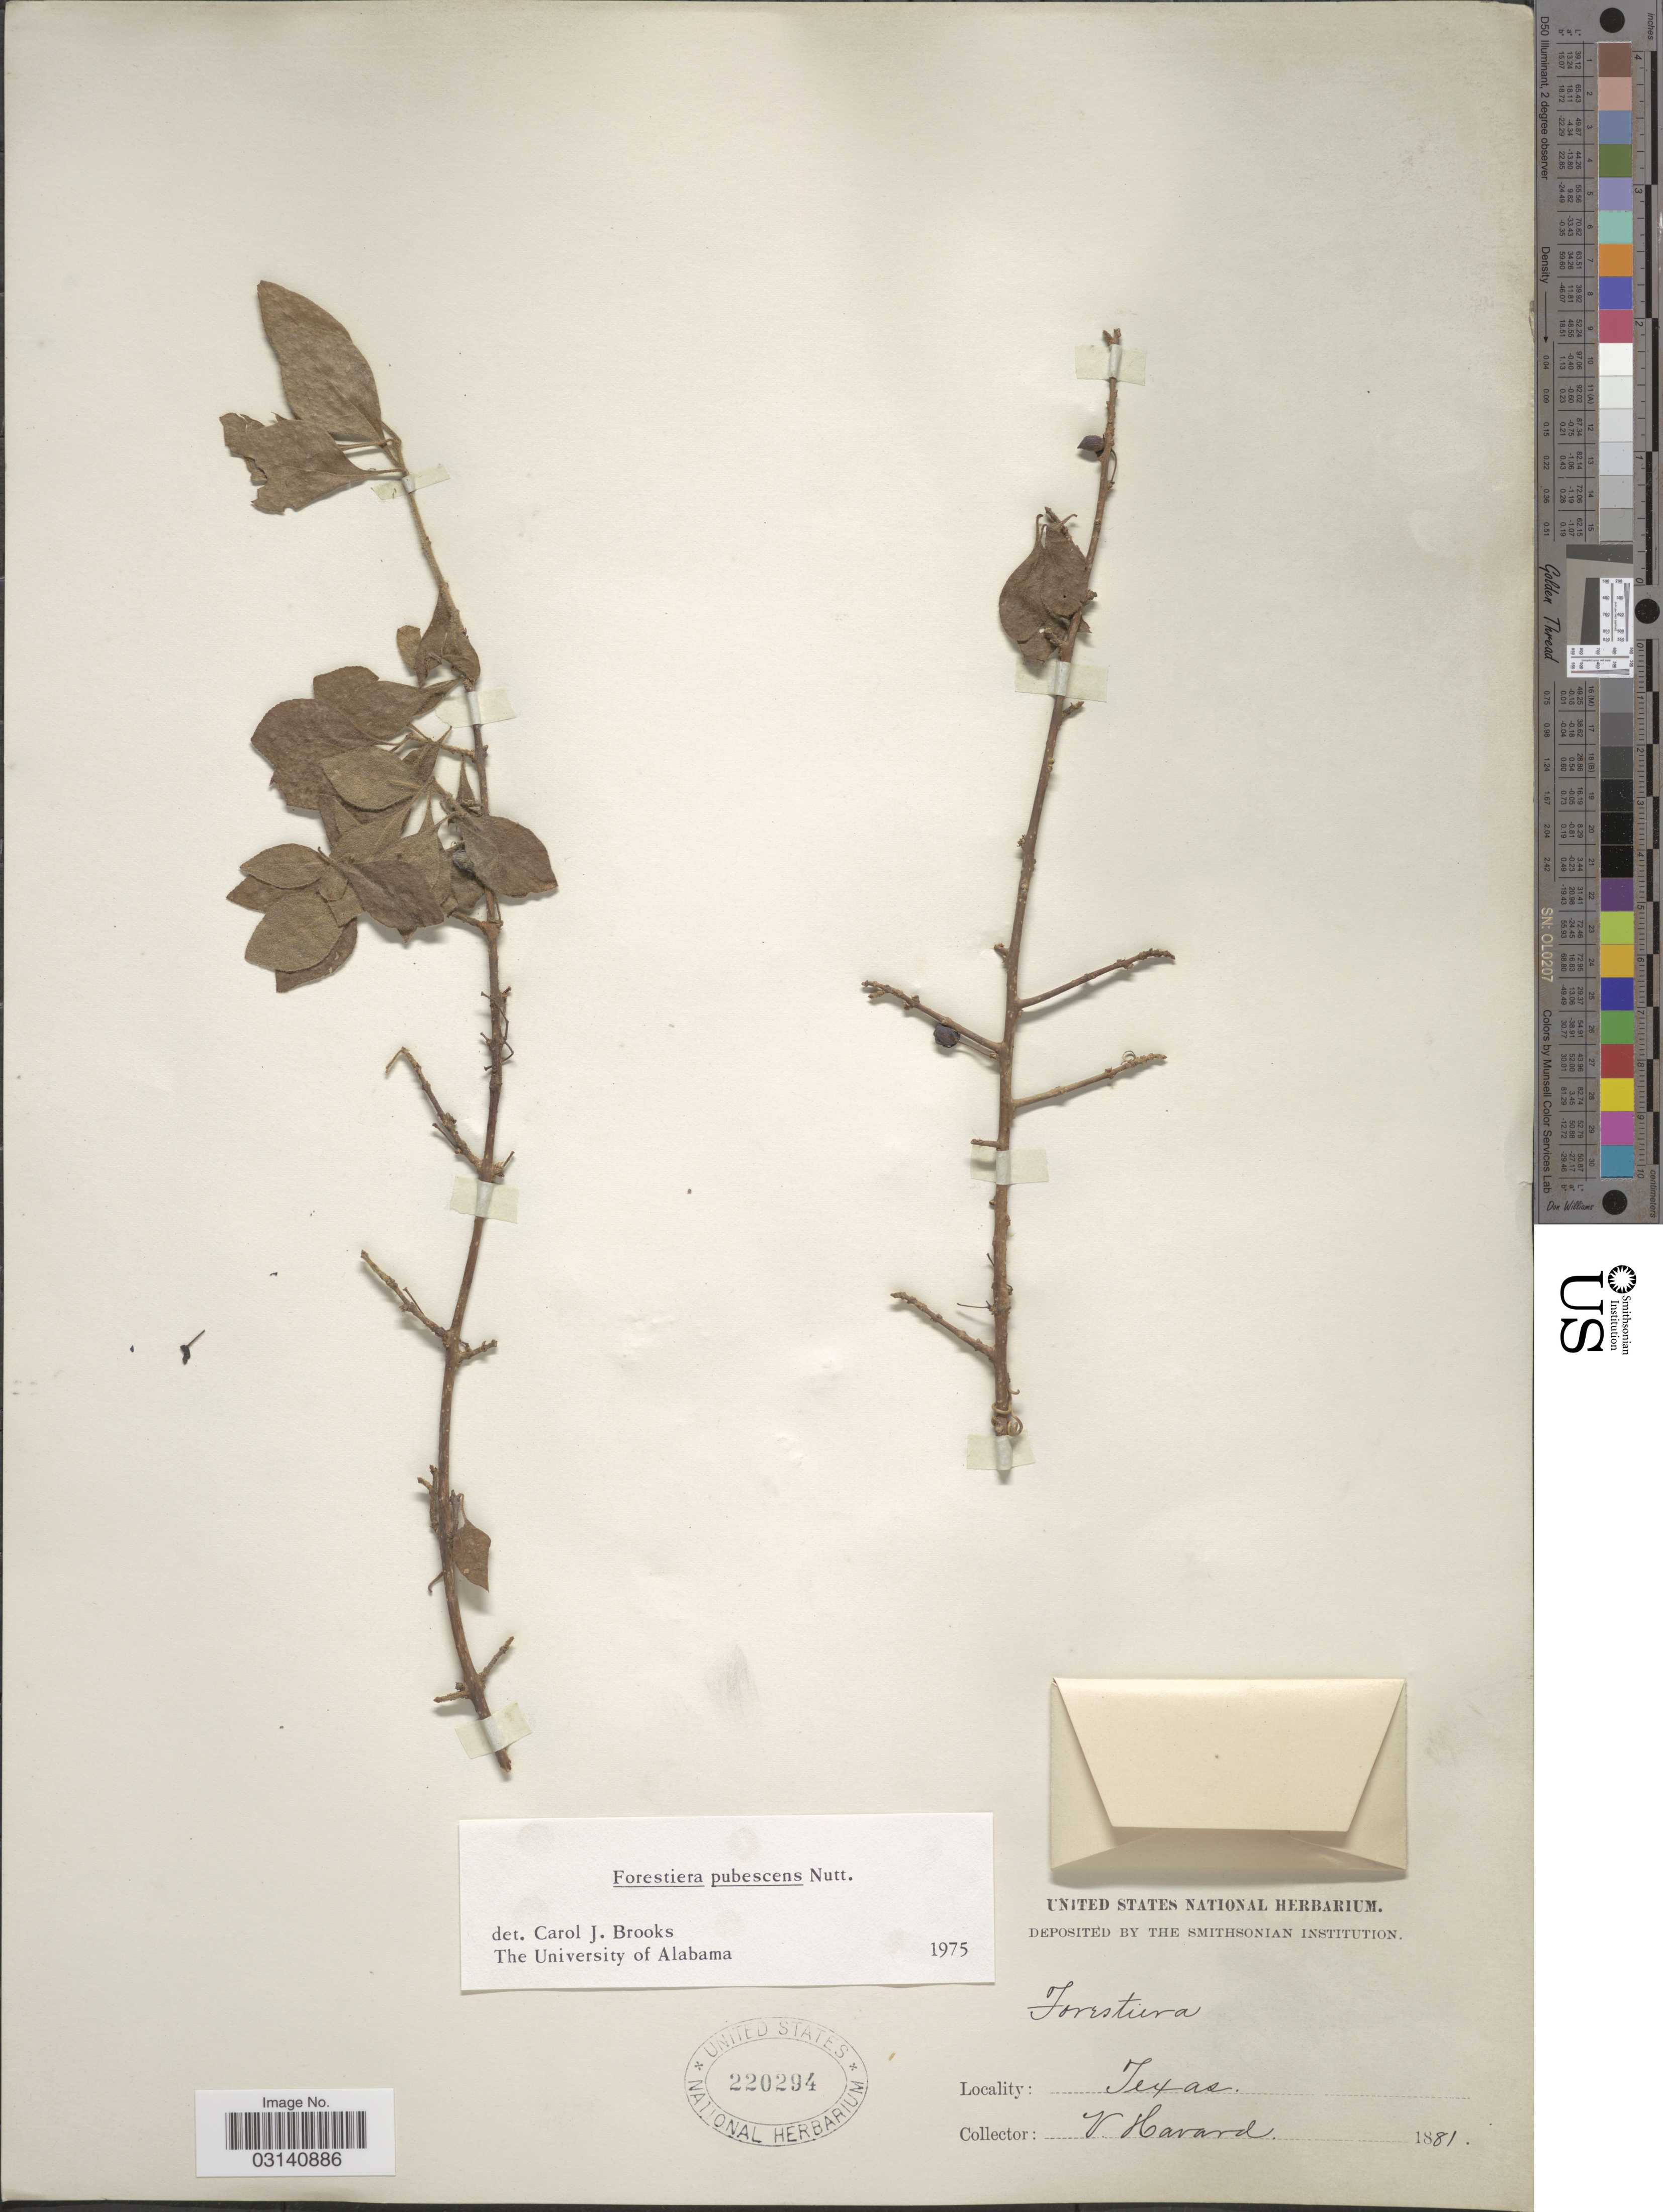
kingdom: Plantae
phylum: Tracheophyta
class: Magnoliopsida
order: Lamiales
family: Oleaceae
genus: Forestiera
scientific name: Forestiera pubescens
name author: Nutt.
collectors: V. Havard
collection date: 1881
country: United States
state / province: Texas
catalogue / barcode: US 220294